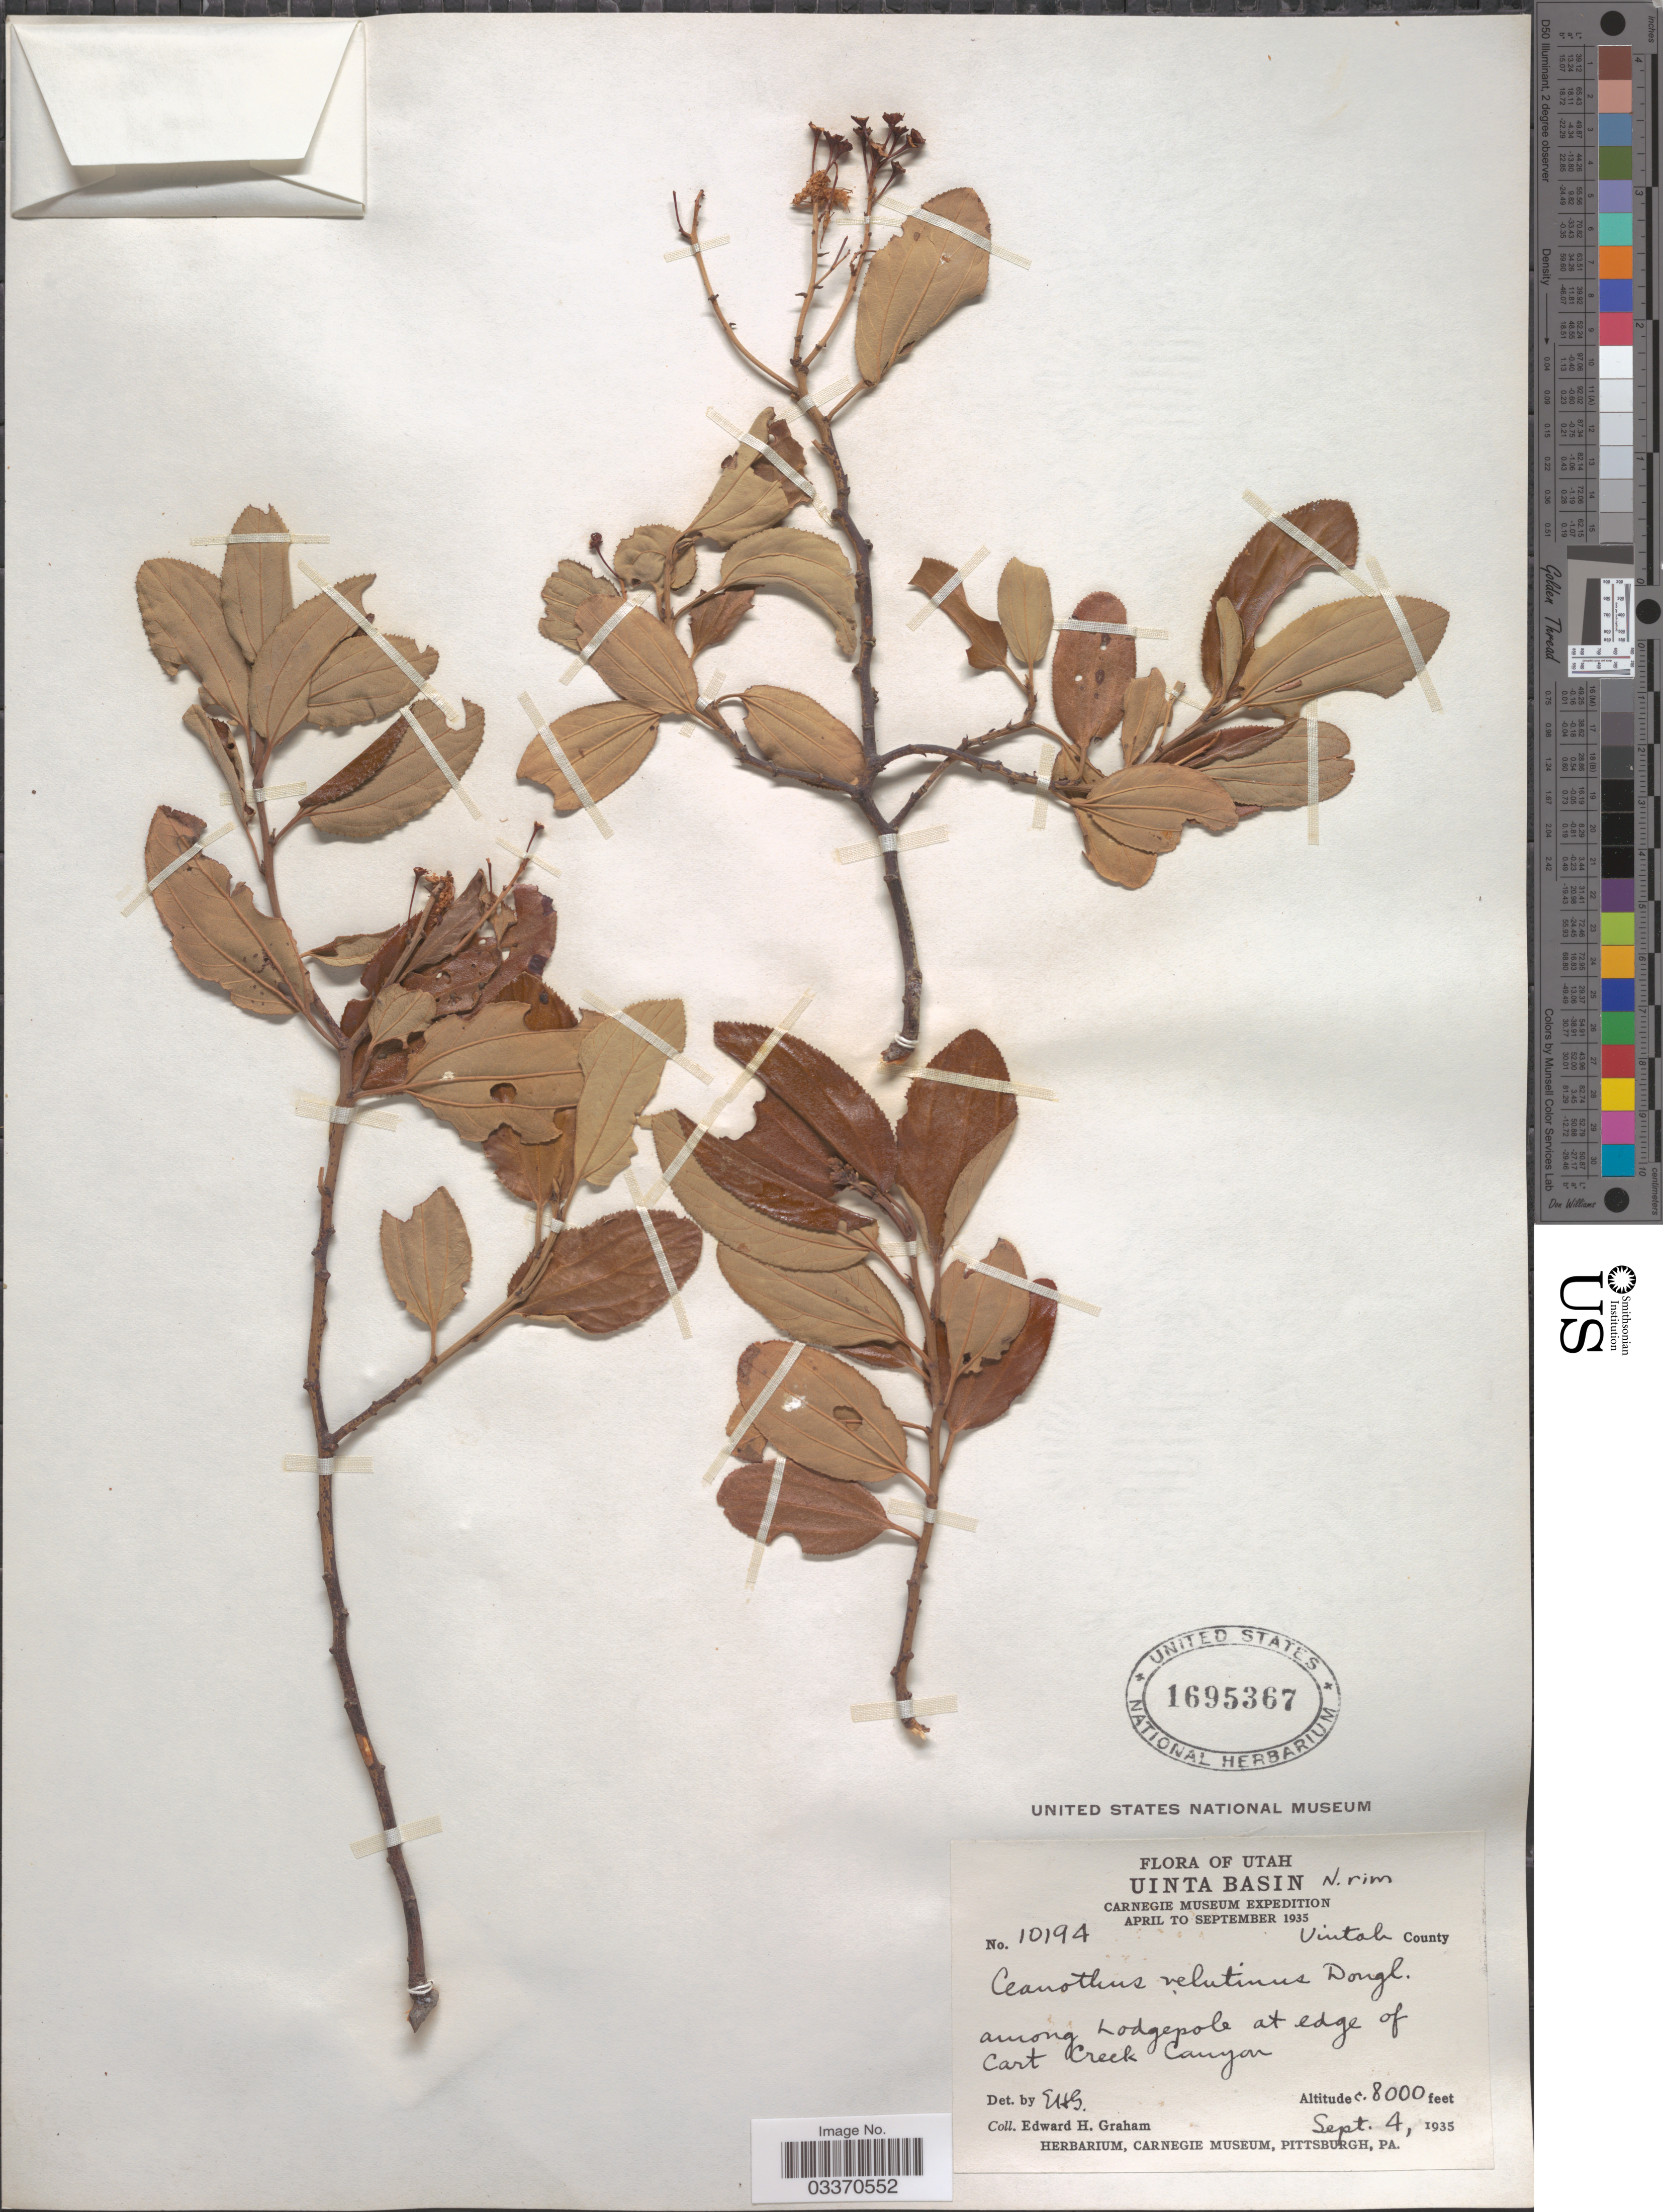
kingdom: Plantae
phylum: Tracheophyta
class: Magnoliopsida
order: Rosales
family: Rhamnaceae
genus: Ceanothus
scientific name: Ceanothus velutinus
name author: Douglas ex Hook.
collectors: E. H. Graham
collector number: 10194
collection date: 1935-09-04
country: United States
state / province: Utah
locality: Uinta Basin. N. rim. Uintah County. Among Lodgepole at edge of Cart Creek Canyon.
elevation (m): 2438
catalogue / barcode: US 1695367